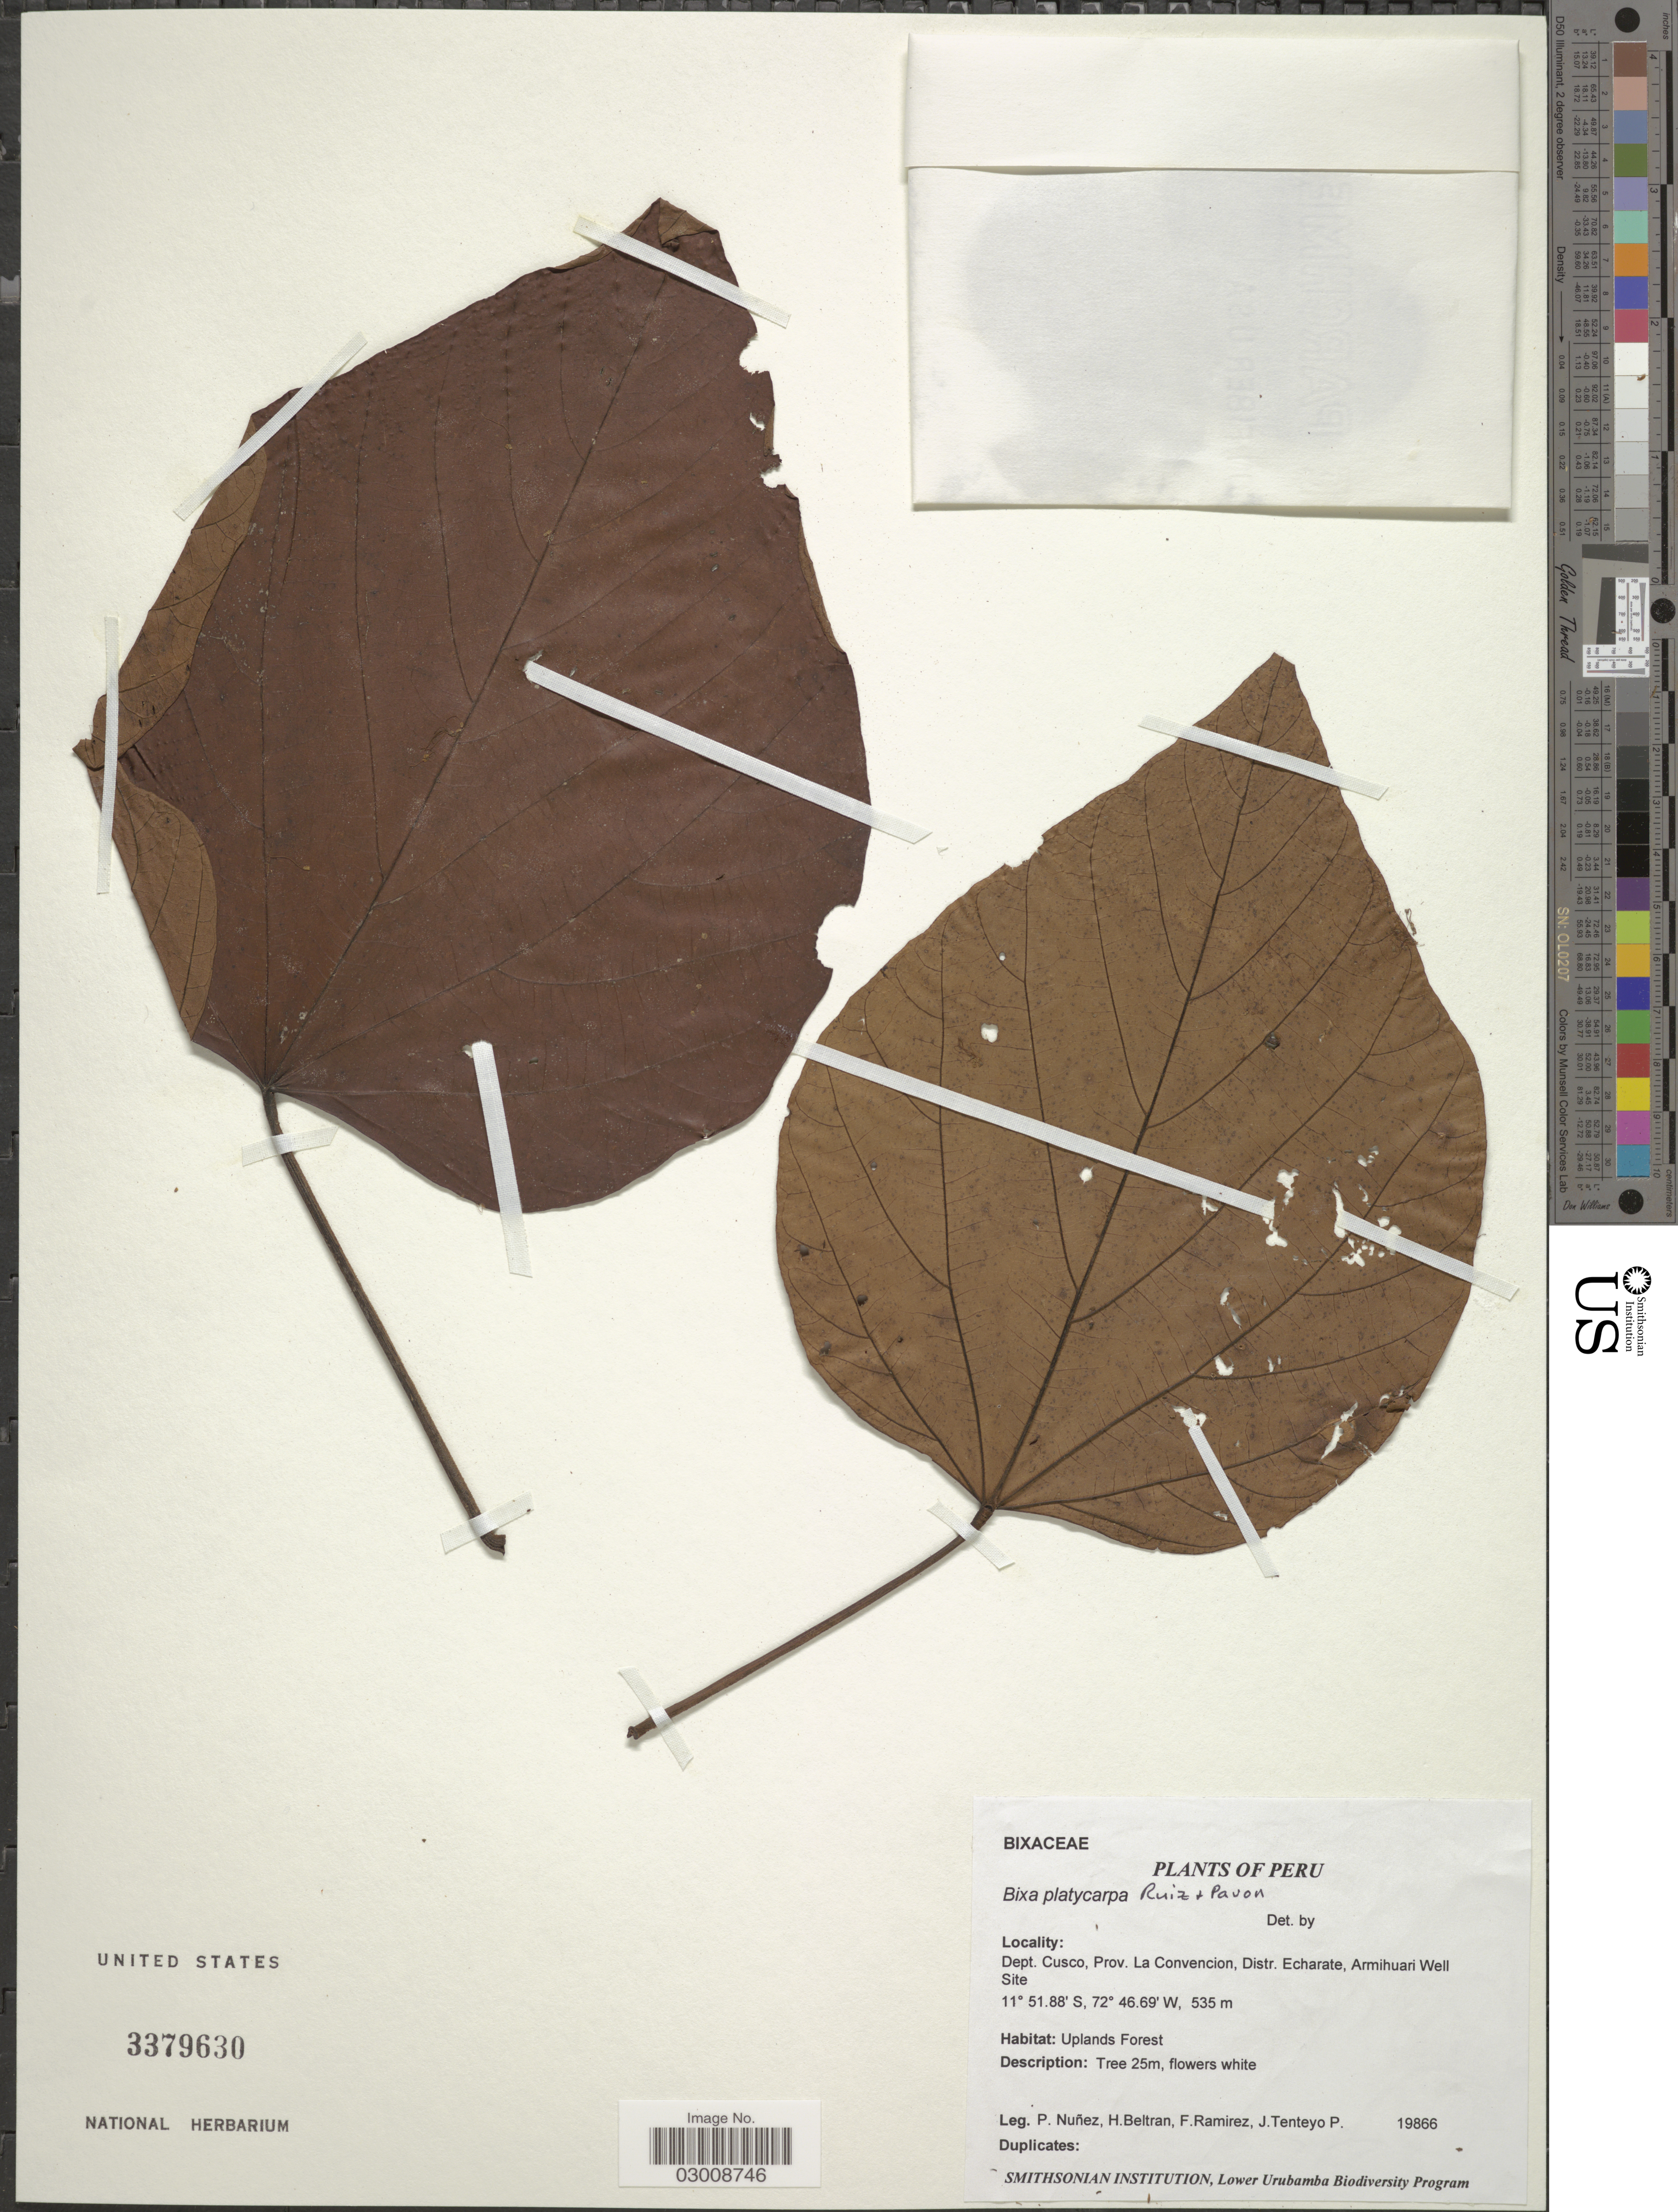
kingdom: Plantae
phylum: Tracheophyta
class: Magnoliopsida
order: Malvales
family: Bixaceae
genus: Bixa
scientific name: Bixa platycarpa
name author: Ruiz & Pav.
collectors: P. Nuñez V., H. Beltrán, F. Ramirez & J. Tenteyo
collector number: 19866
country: Peru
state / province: Cusco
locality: Dept. Cusco, Prov. La Convencion, Distr. Echarate, Armihuari Well Site.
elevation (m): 535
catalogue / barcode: US 3379630